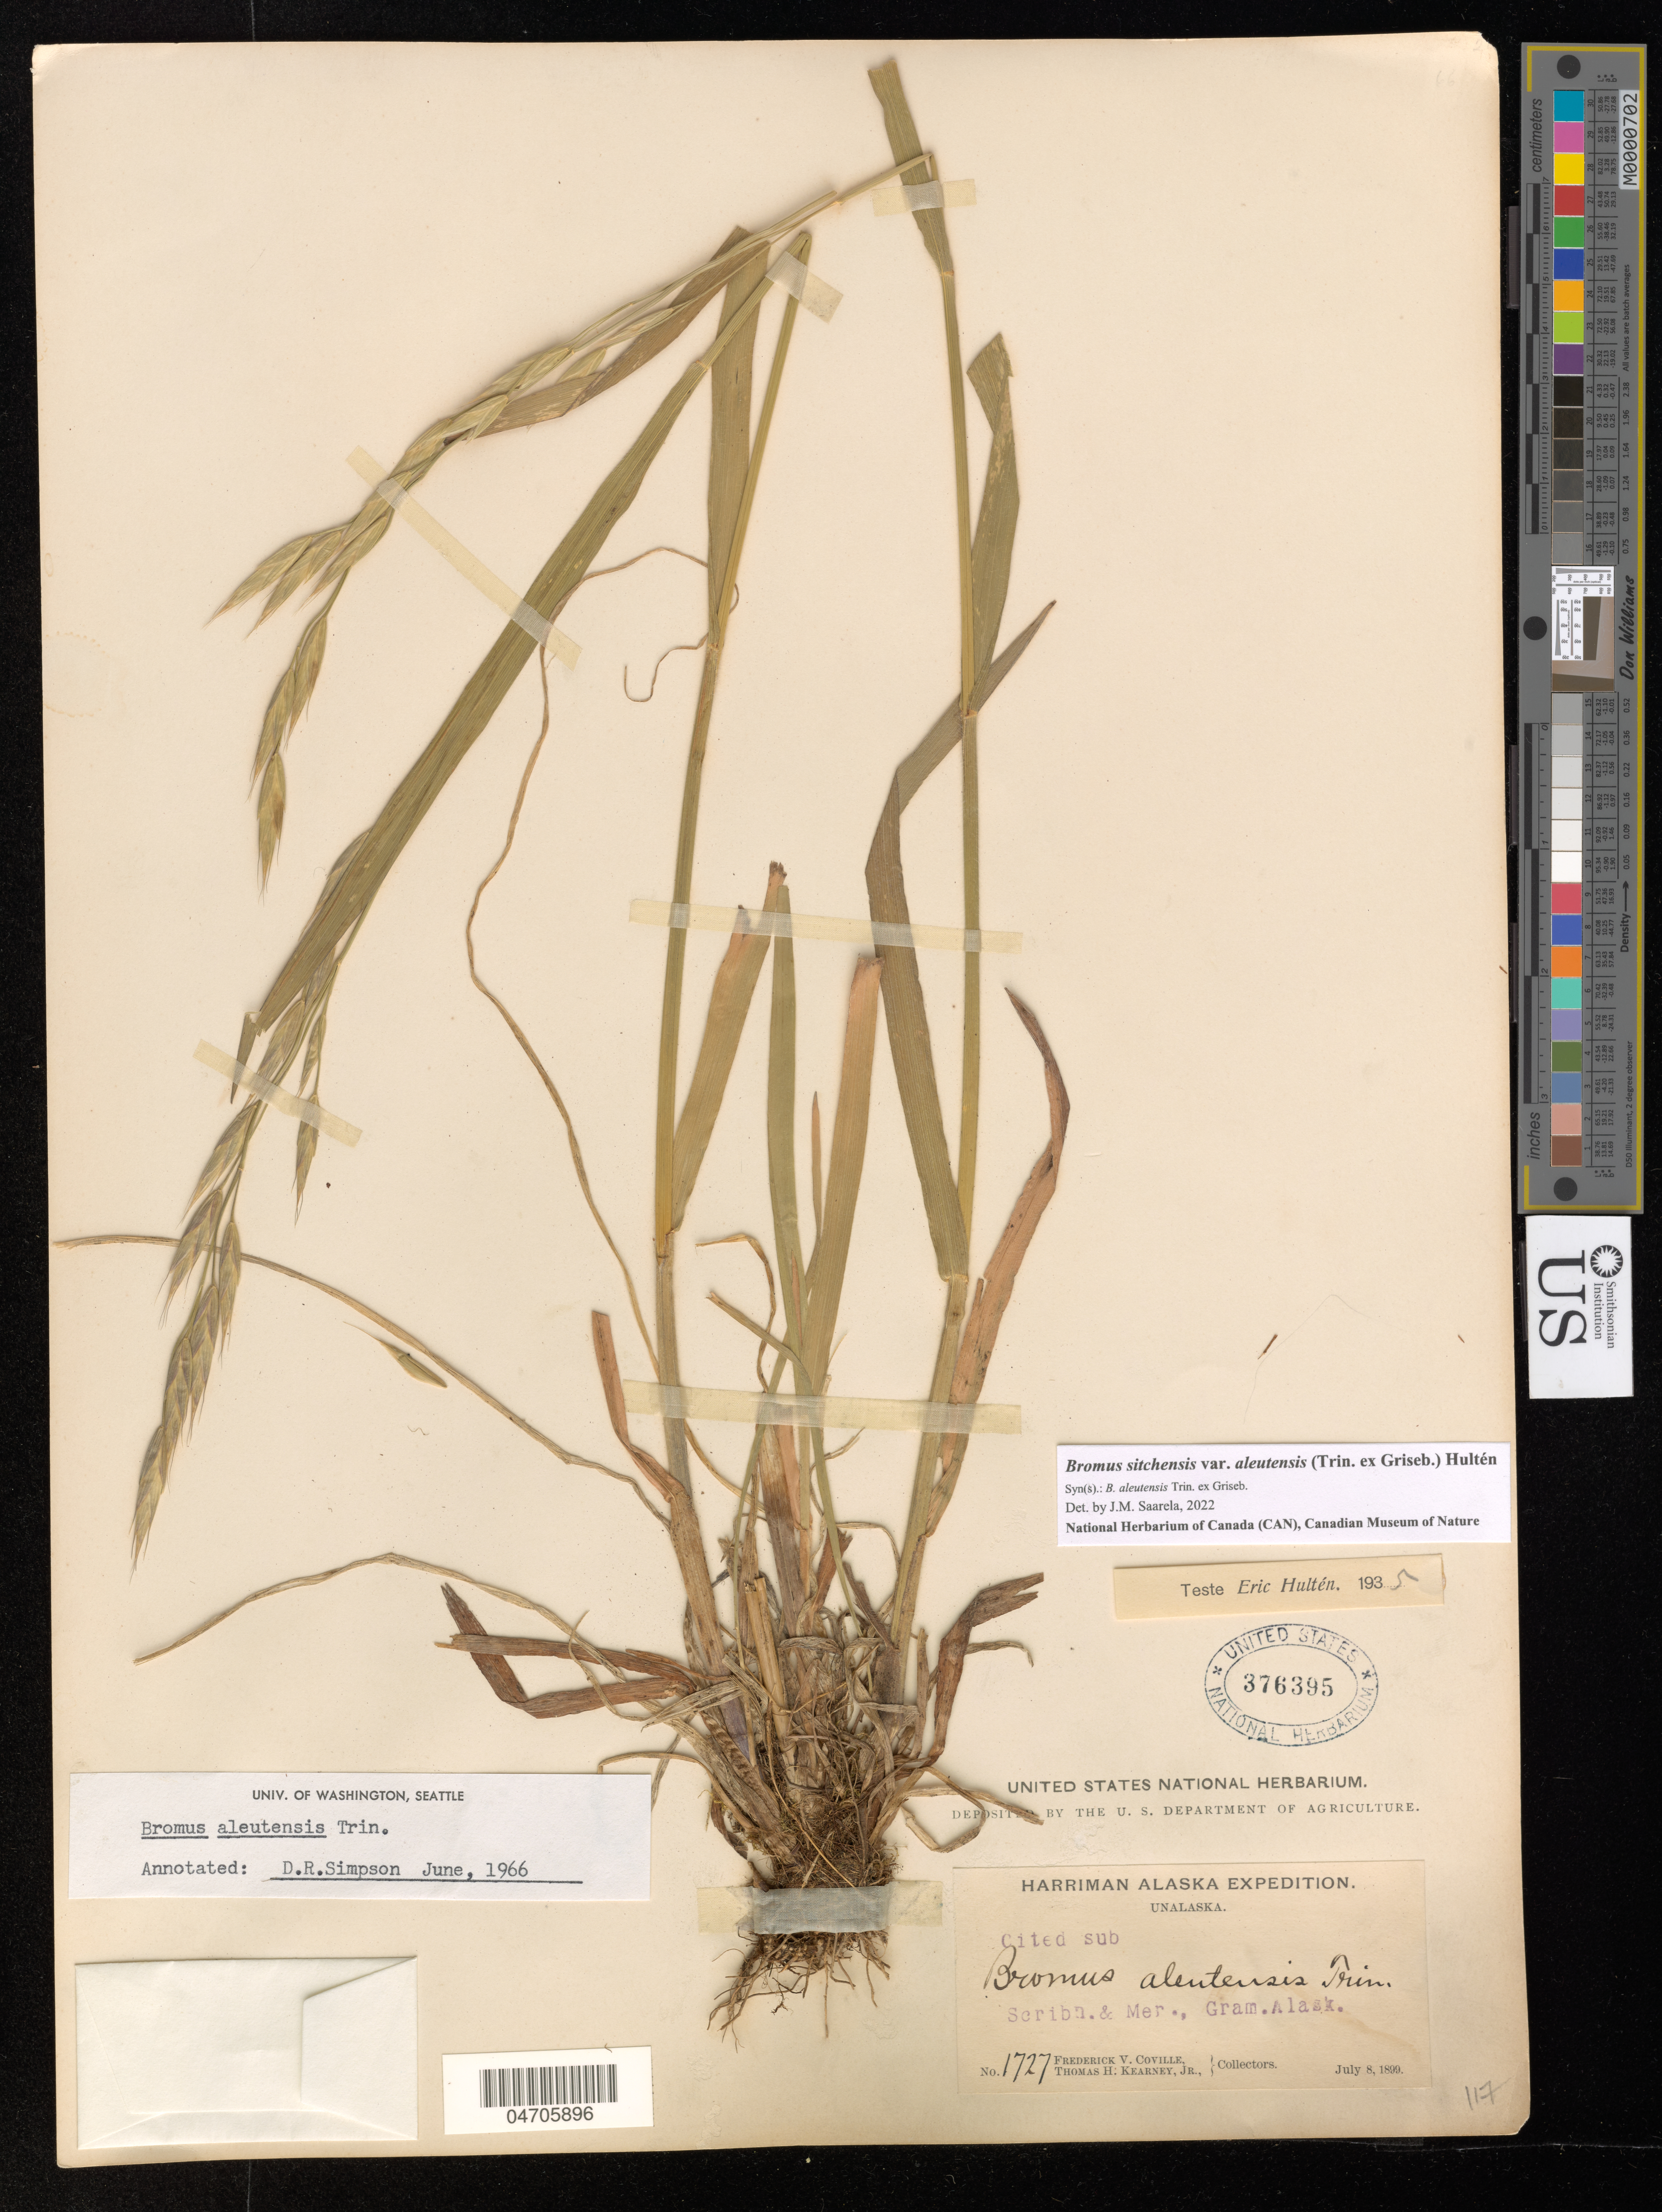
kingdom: Plantae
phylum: Tracheophyta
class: Liliopsida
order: Poales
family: Poaceae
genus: Bromus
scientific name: Bromus sitchensis var. polyanthus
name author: (Scribn. ex Shear) R.E. Brainerd & Otting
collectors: F. V. Coville & T. H. Kearney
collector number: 1727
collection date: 1899-07-08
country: United States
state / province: Alaska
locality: Harriman Alaska Expedition. Unalaska.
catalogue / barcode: US 376395